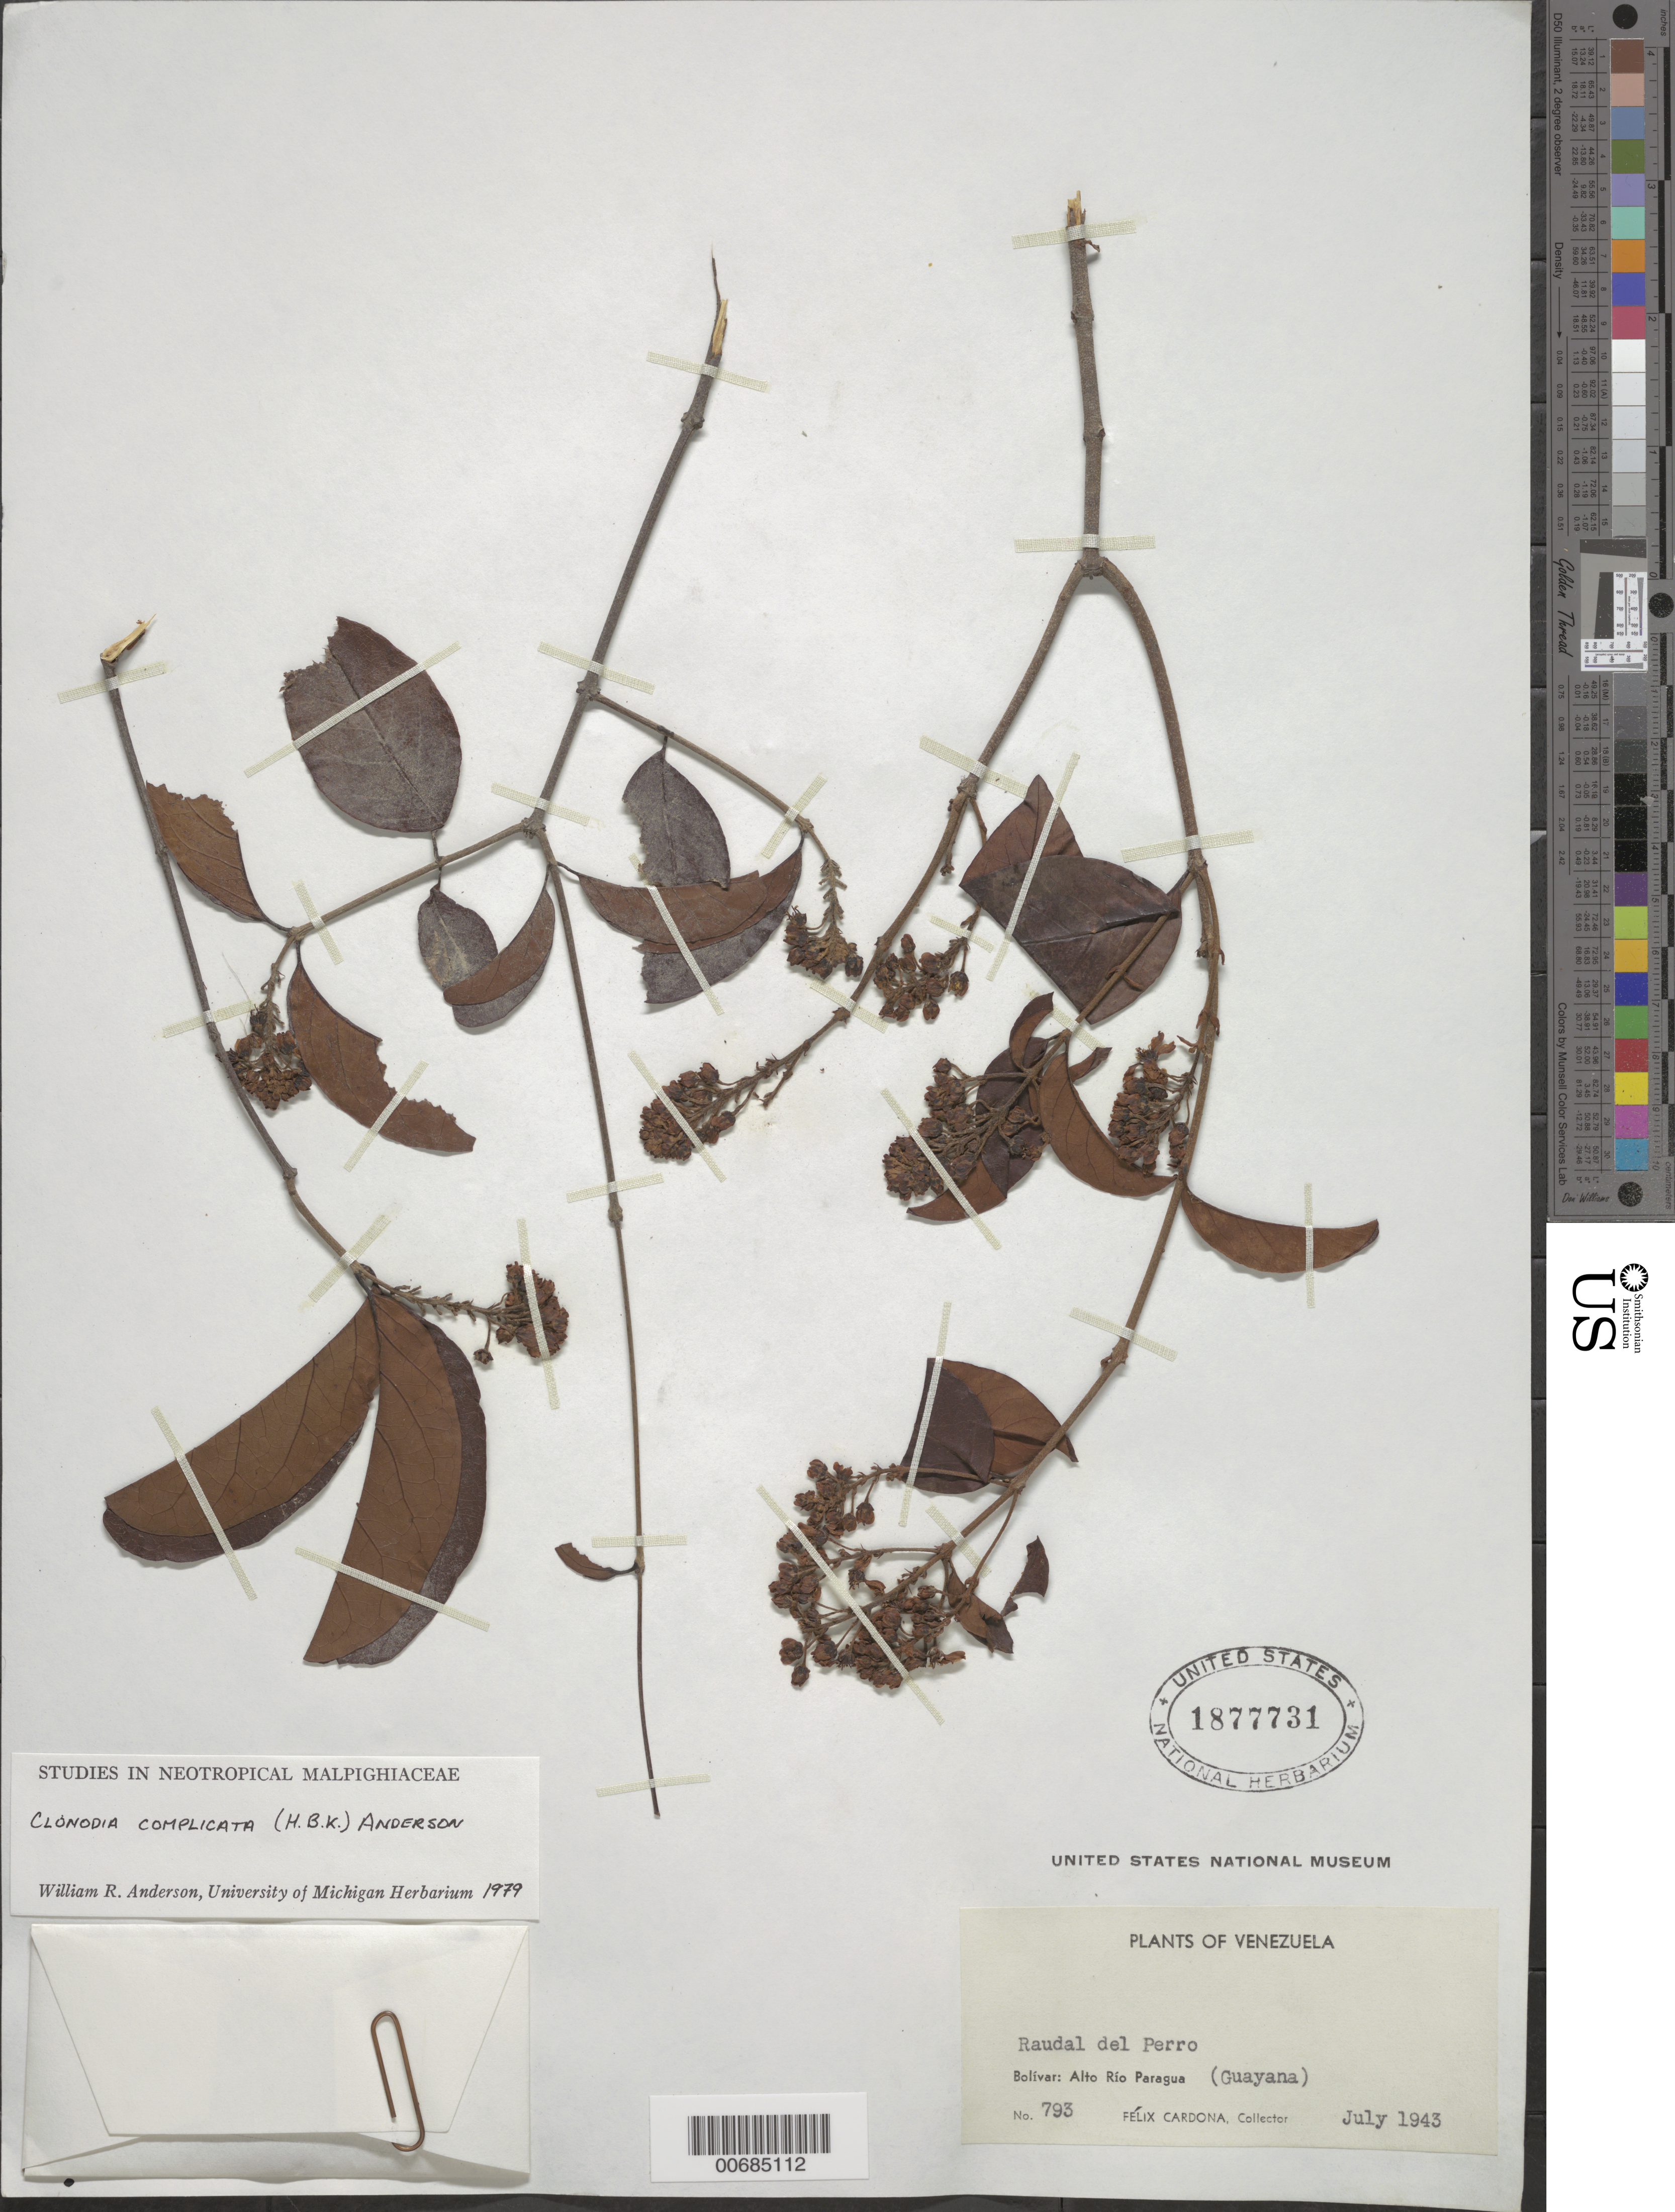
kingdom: Plantae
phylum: Tracheophyta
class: Magnoliopsida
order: Malpighiales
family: Malpighiaceae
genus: Heteropterys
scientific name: Heteropterys complicata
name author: (Kunth) W.R. Anderson & C. Davis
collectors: F. Cardona Puig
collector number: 793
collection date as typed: Jul-43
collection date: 1943-07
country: Venezuela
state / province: Bolívar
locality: Alto Río Paragua, Raudal del Perro (Guayana)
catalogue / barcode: US 1877731